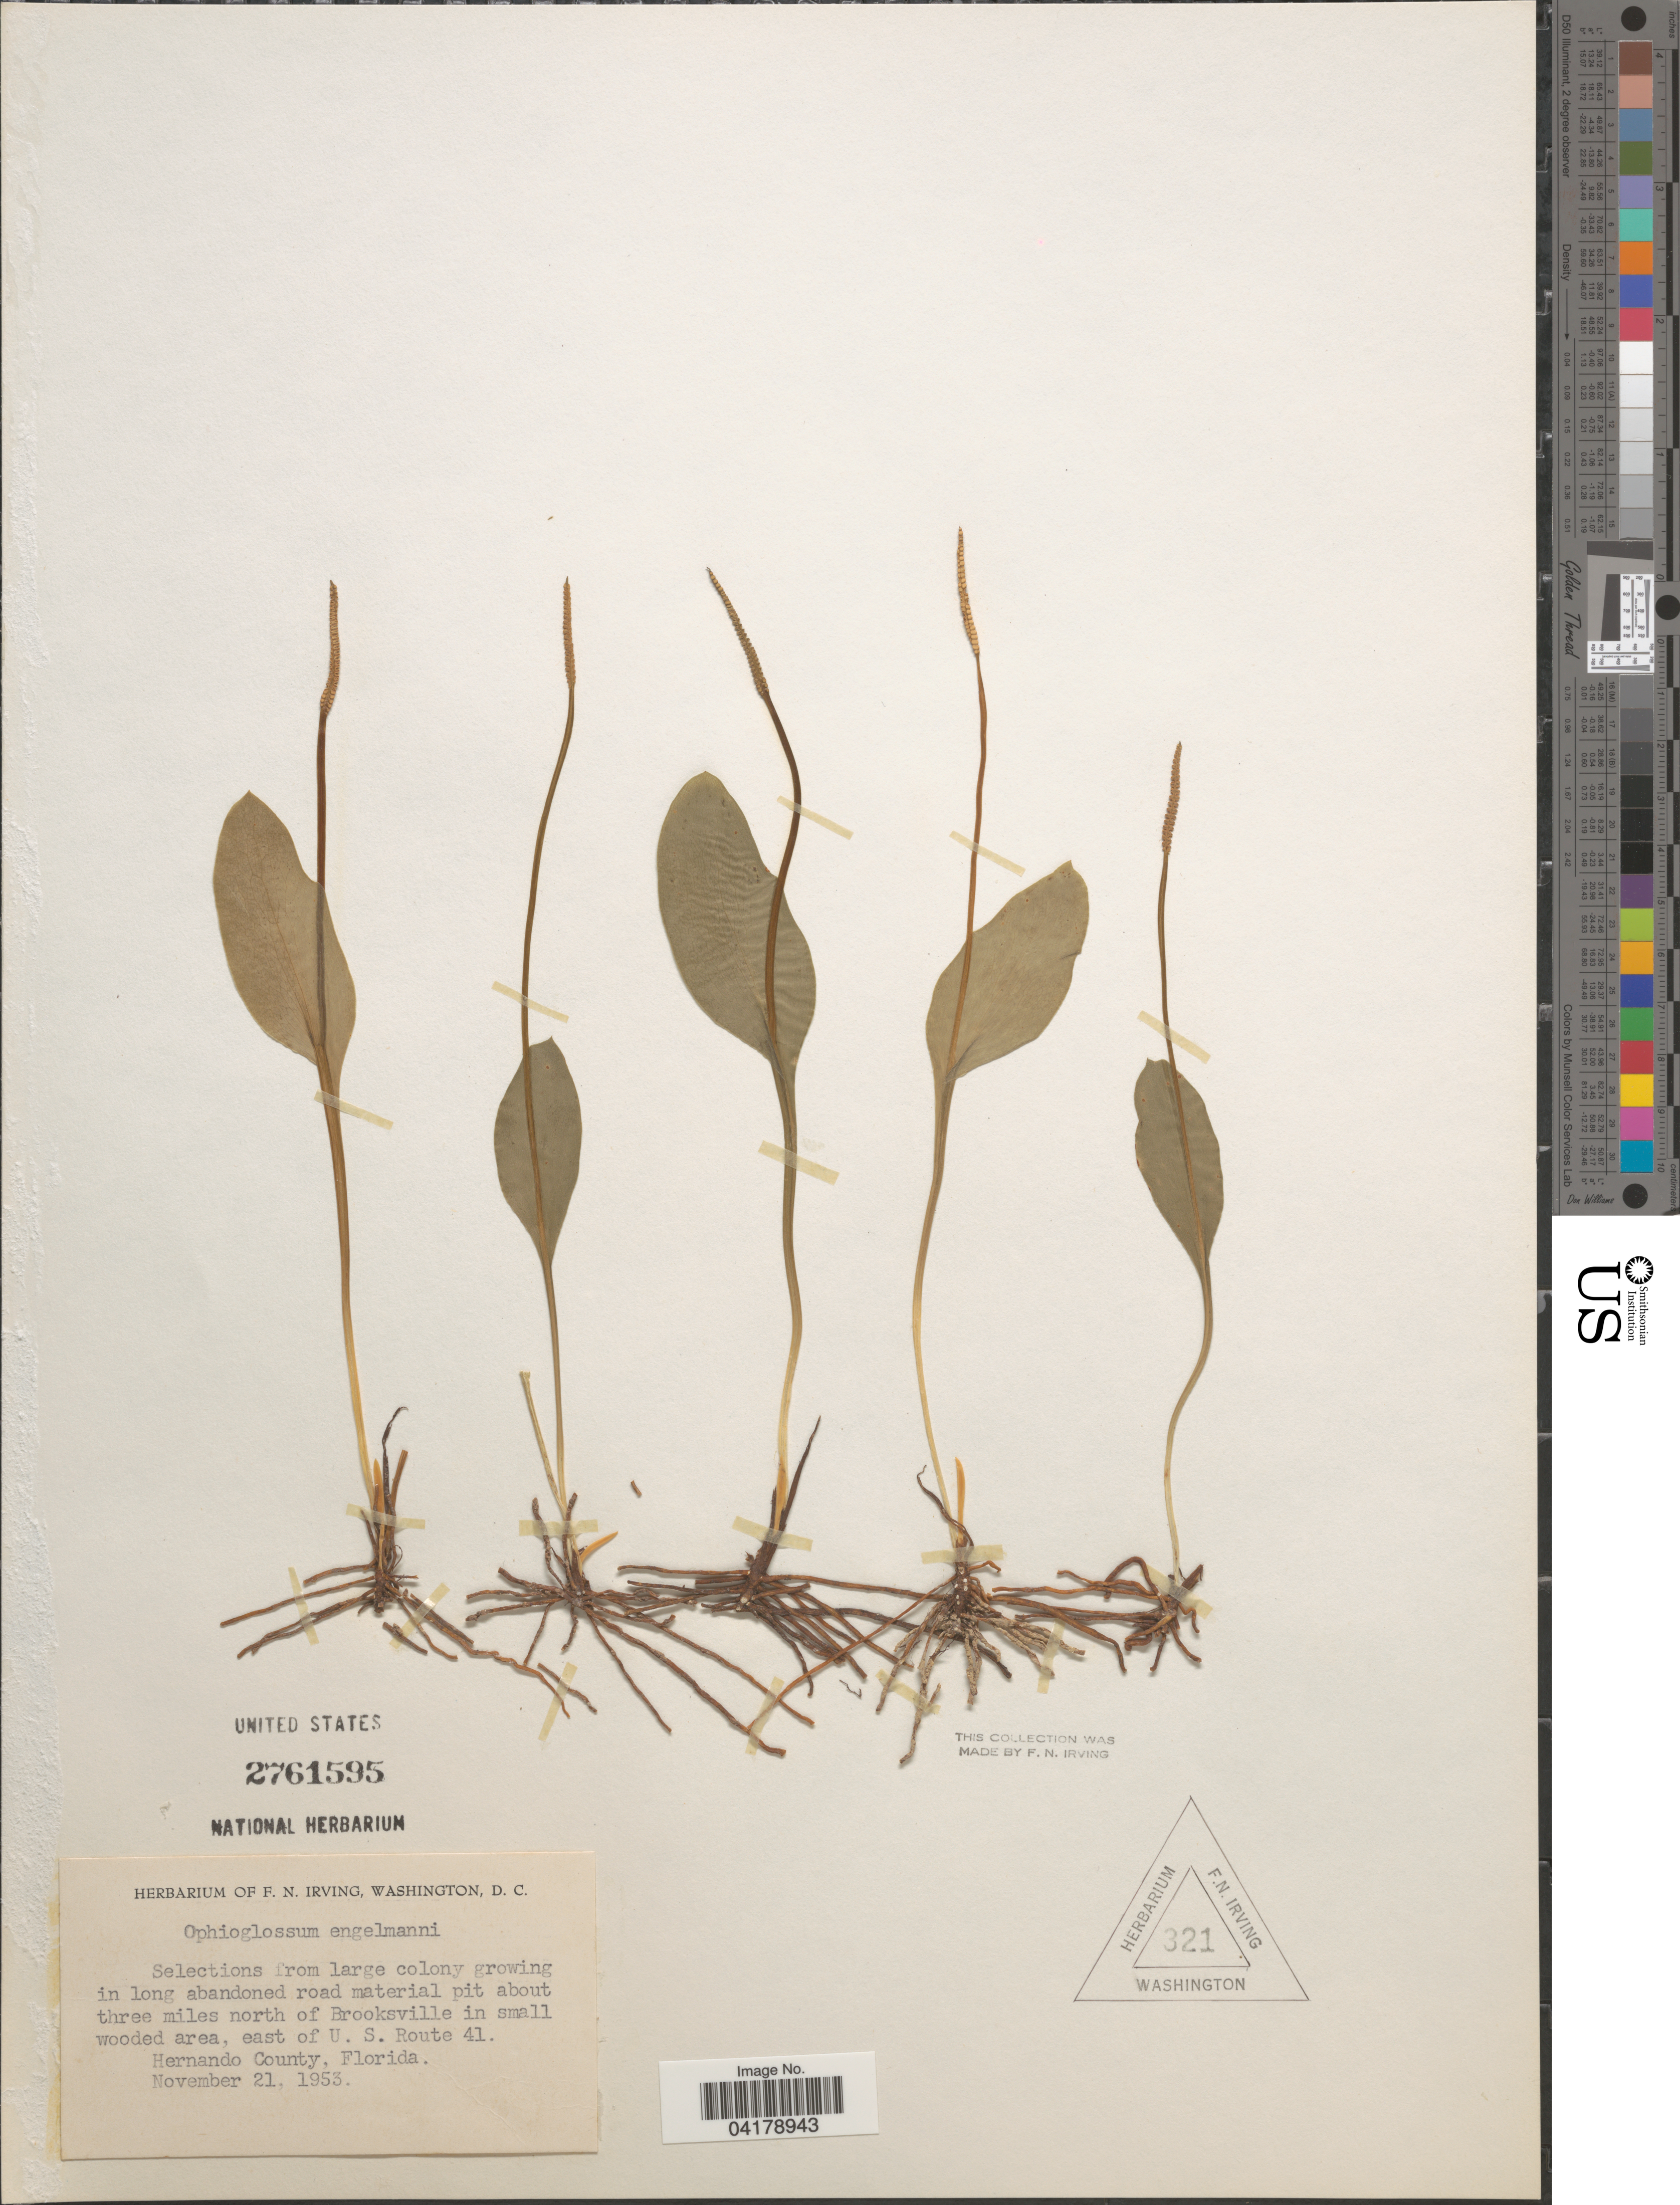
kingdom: Plantae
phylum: Tracheophyta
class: Polypodiopsida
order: Ophioglossales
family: Ophioglossaceae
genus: Ophioglossum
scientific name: Ophioglossum engelmannii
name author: Prantl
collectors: ex herb. F.N. Irving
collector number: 321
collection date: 1953-11-21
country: United States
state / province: Florida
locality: Selections from large colony growing in long abandoned road material pit about three miles north of Brooksville in small wooded area, east of U. S. Route 41. Hernando County.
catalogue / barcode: US 2761595